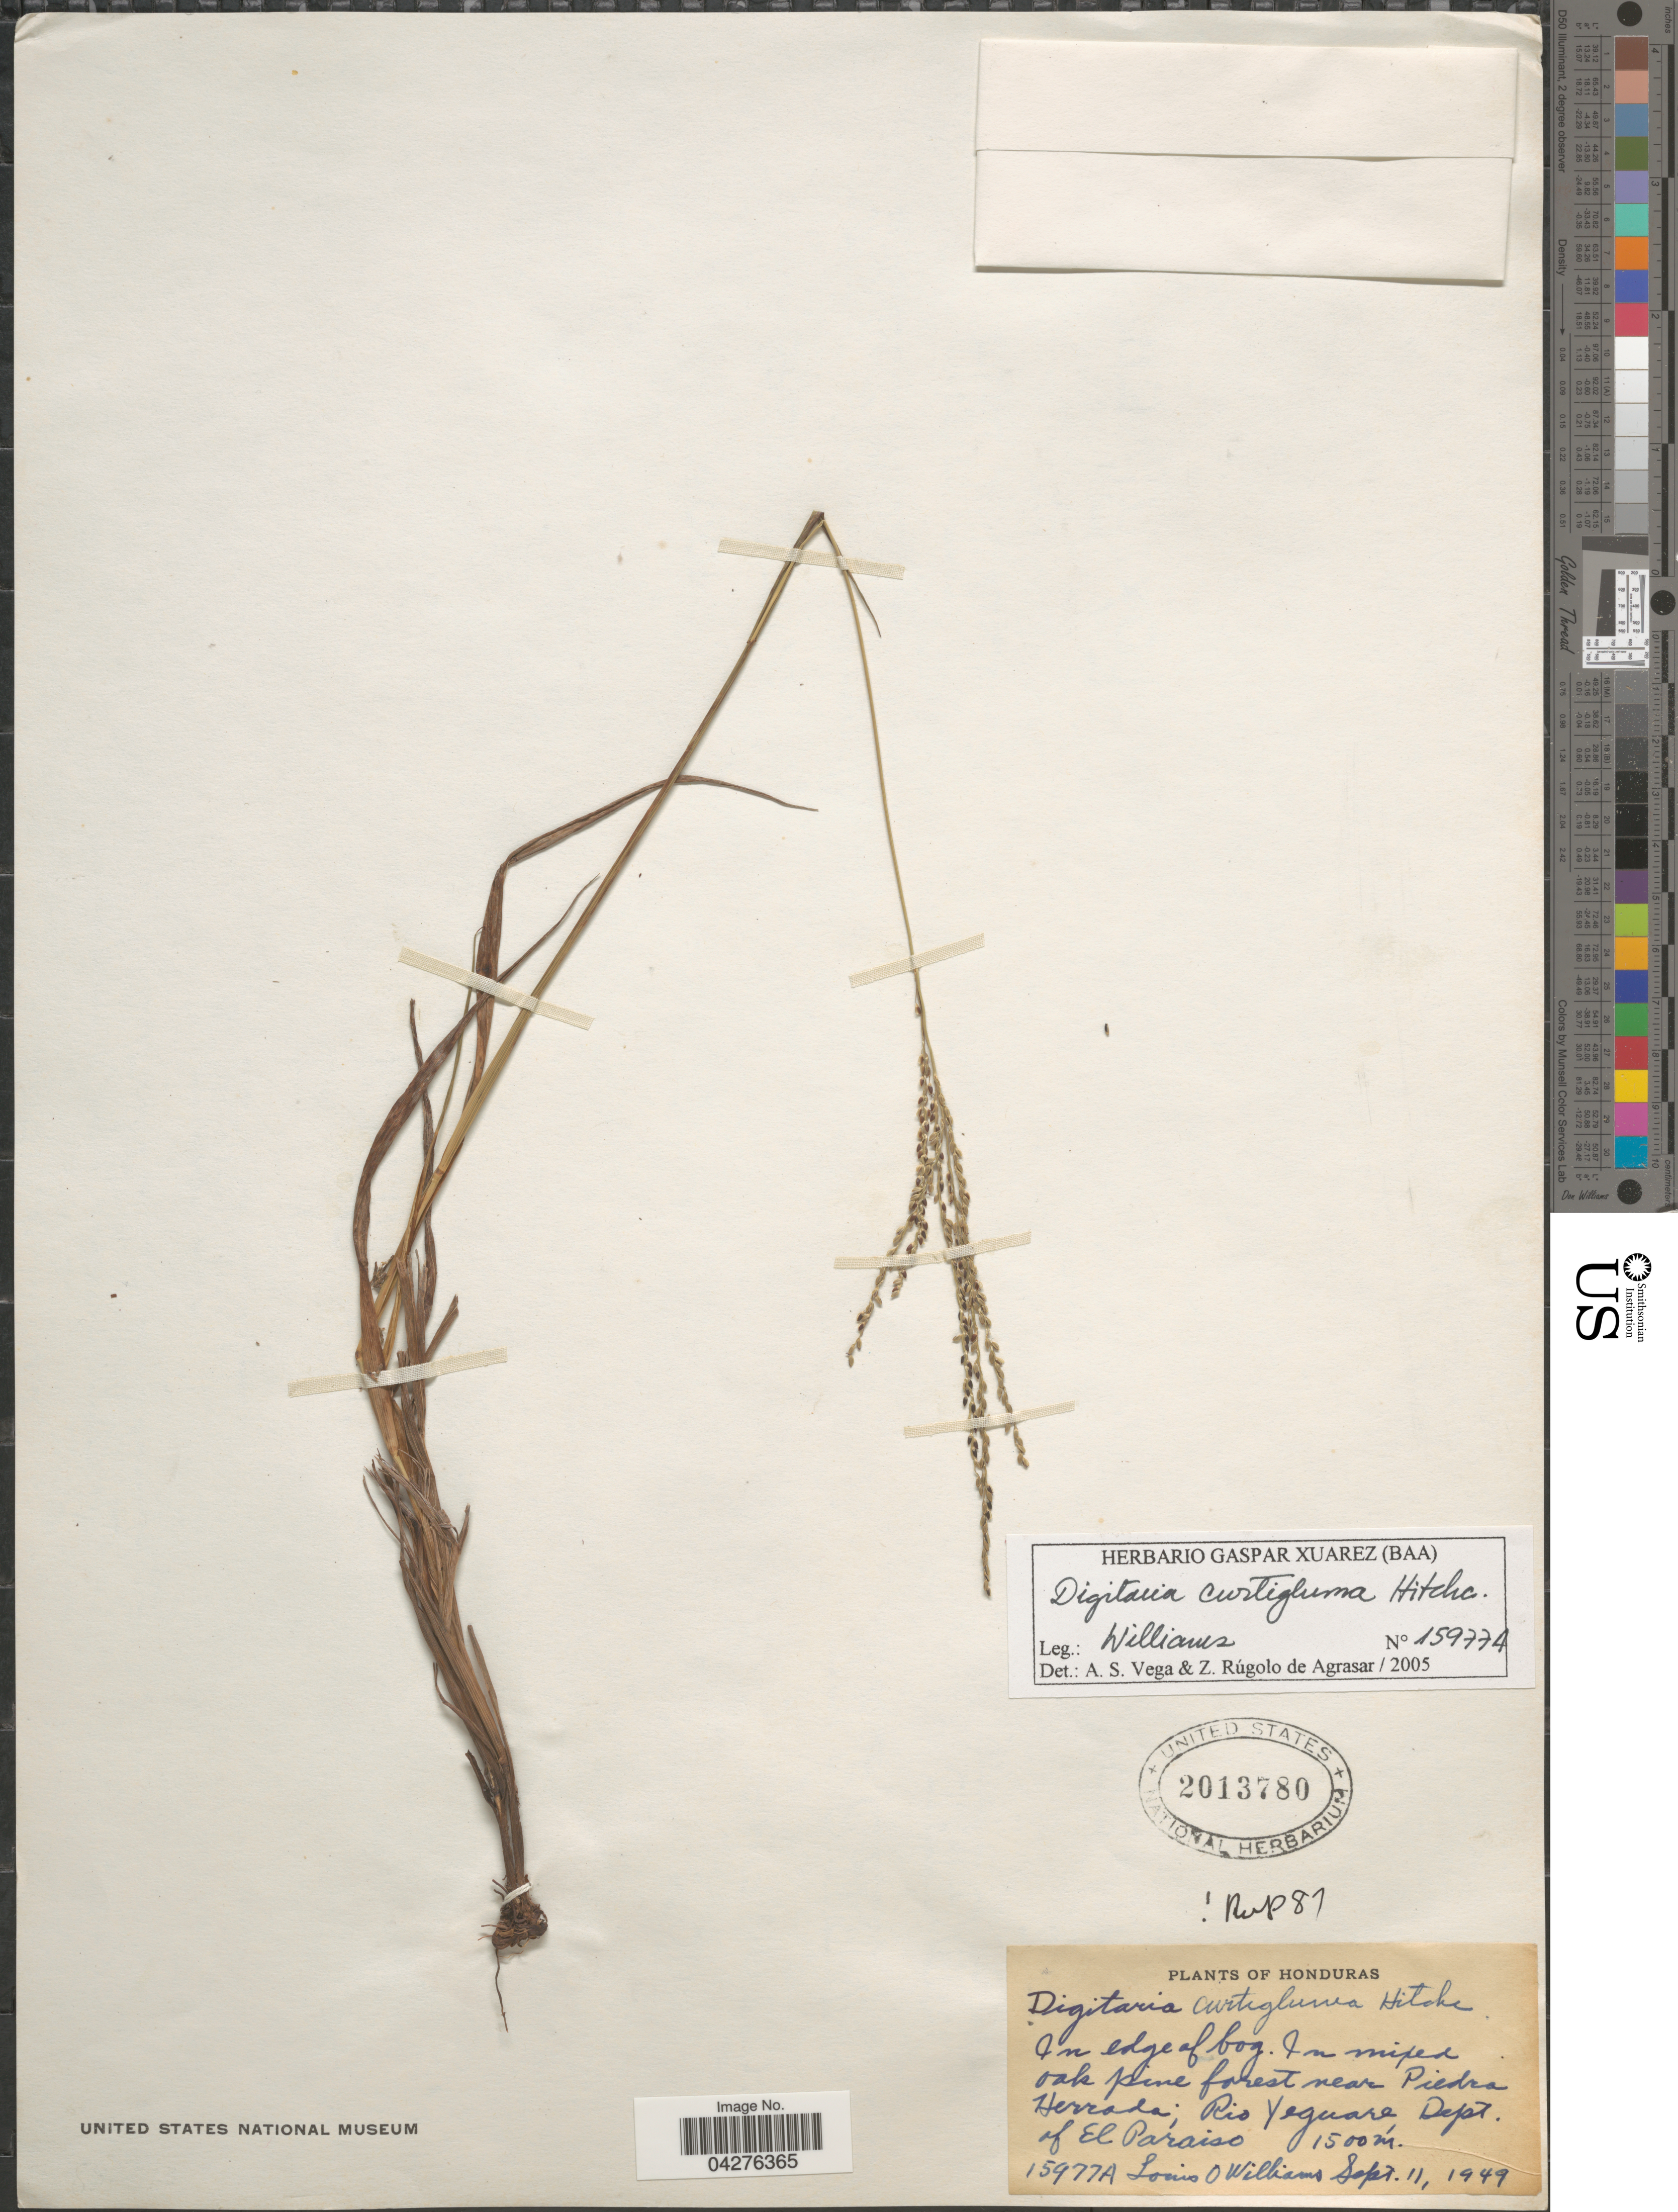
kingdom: Plantae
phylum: Tracheophyta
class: Liliopsida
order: Poales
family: Poaceae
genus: Digitaria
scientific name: Digitaria curtigluma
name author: Hitchc.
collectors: L. O. Williams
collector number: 15977A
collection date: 1949-09-11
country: Honduras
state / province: El Paraiso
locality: In edge of bog. In mixed oak pine forest near Piedra Herroda; Rio Yeguare, Dept. of El Paraiso.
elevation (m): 1500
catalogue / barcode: US 2013780